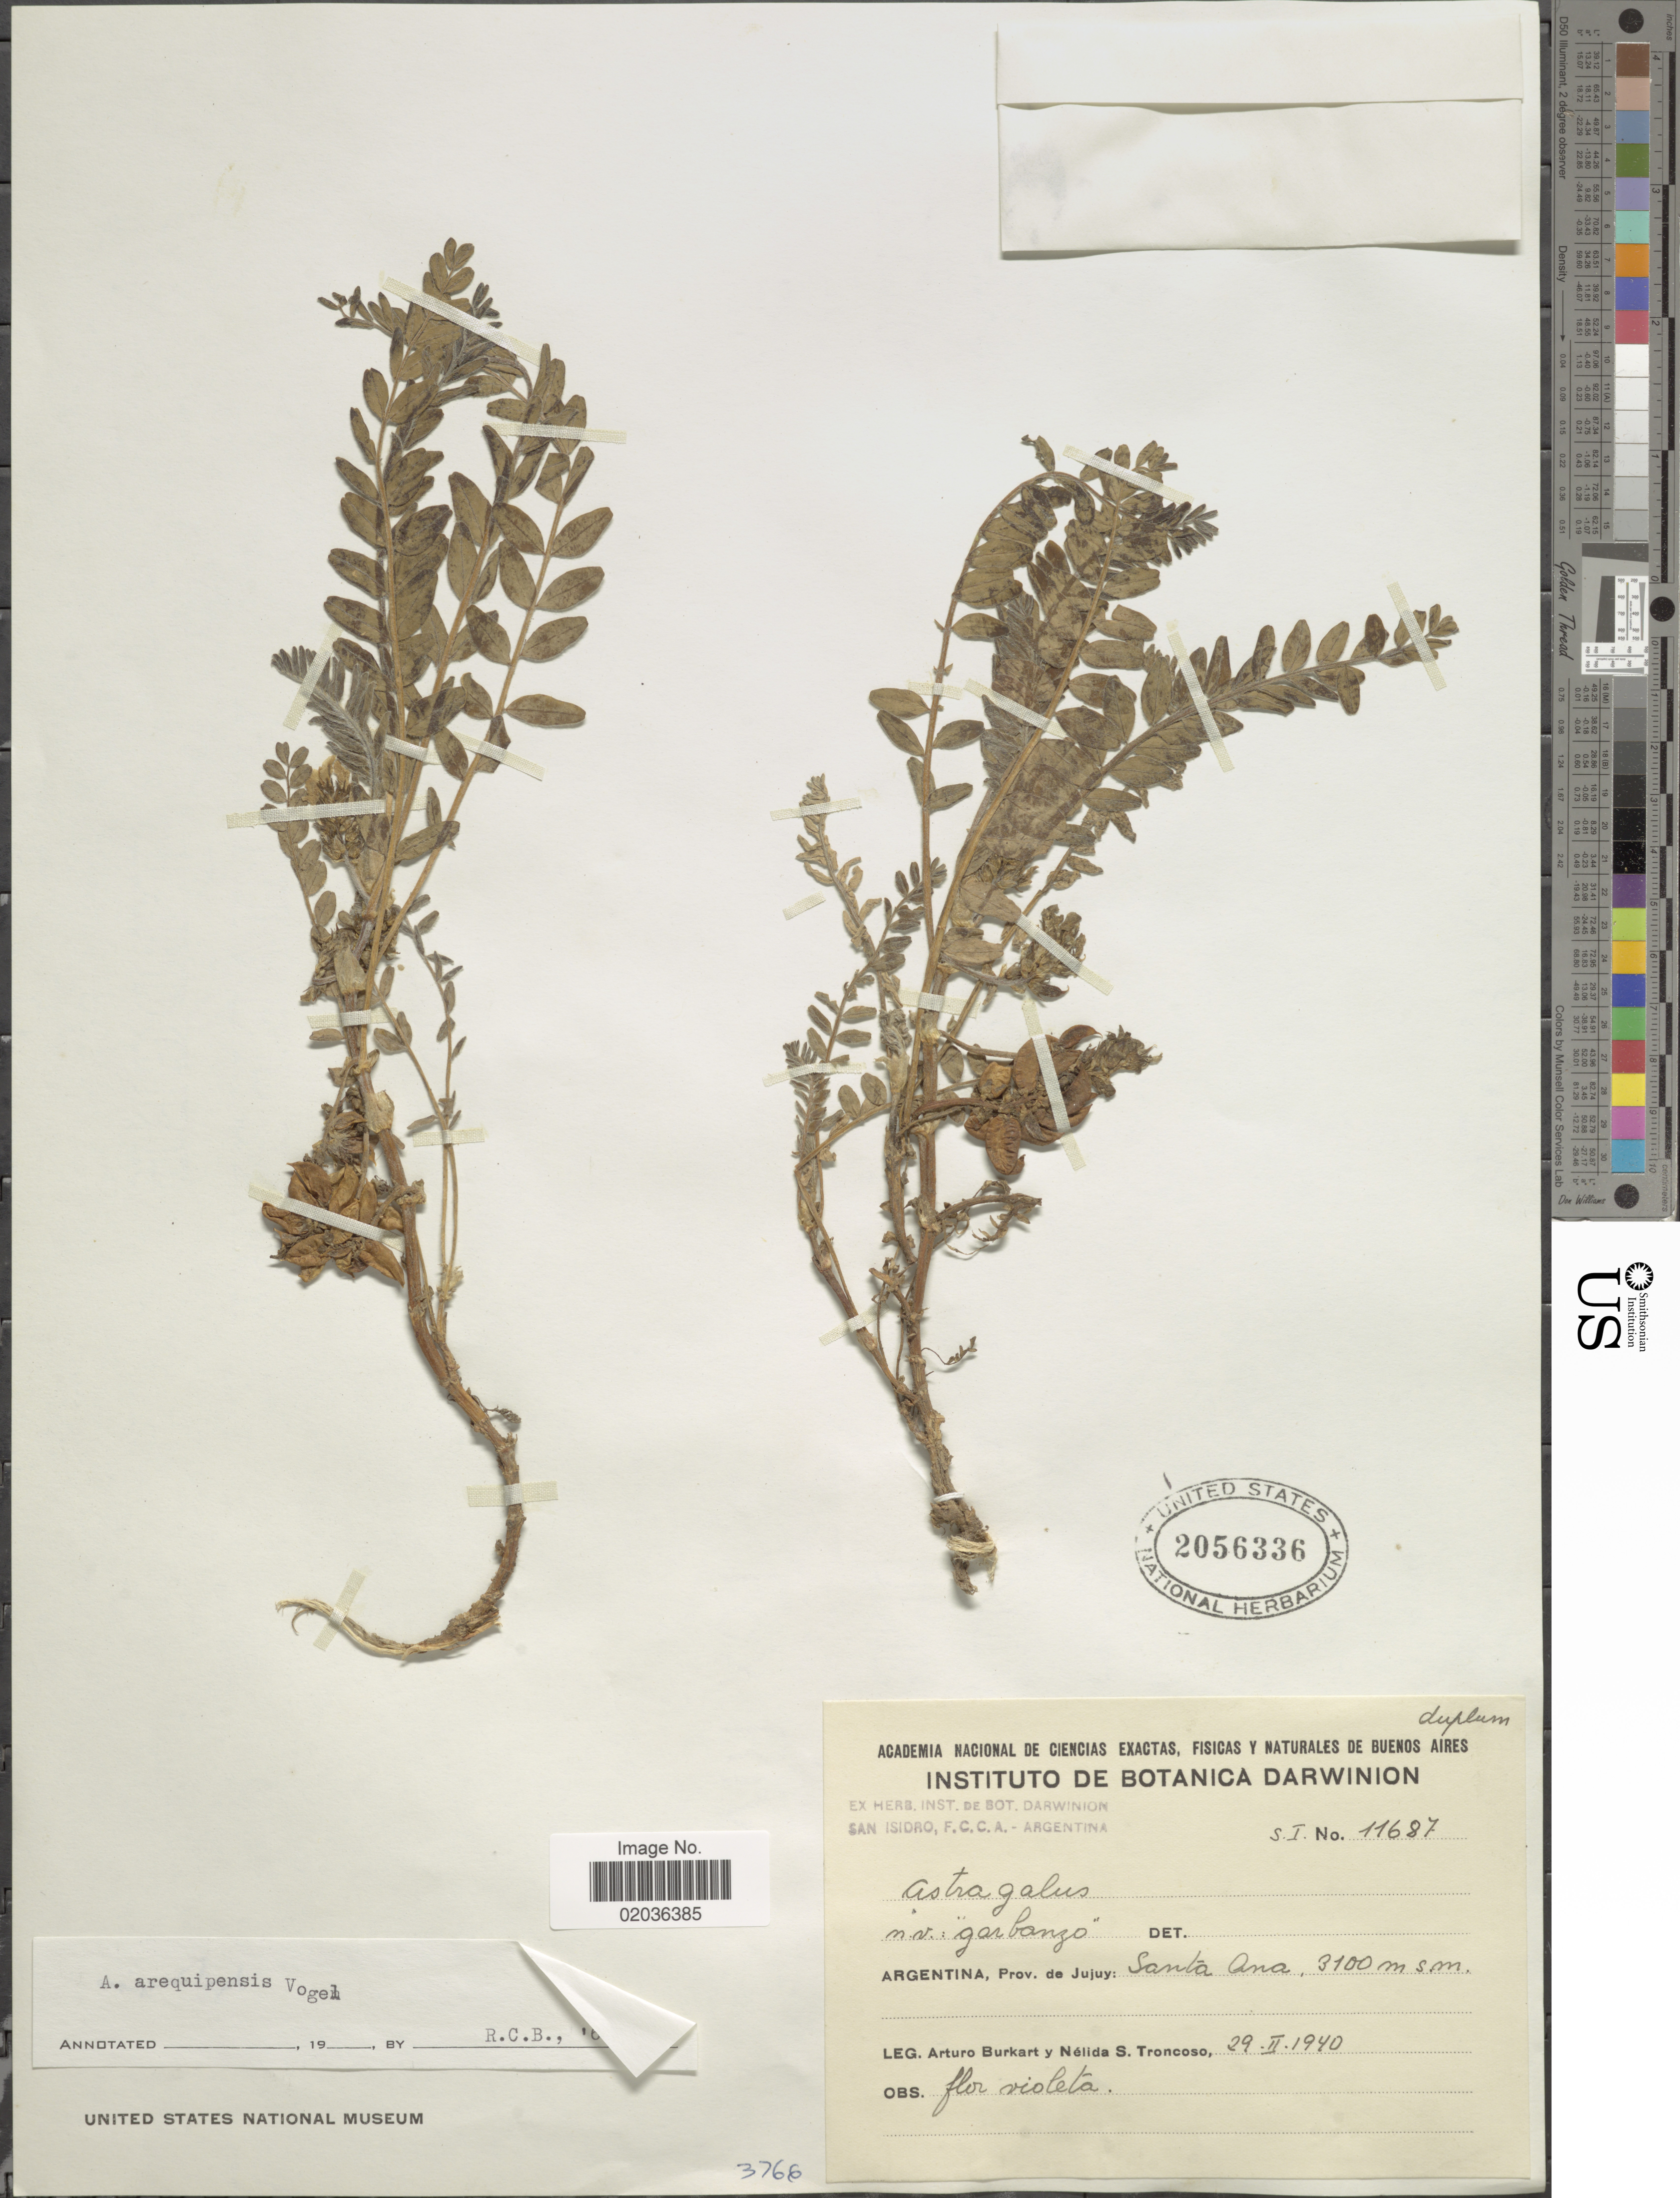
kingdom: Plantae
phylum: Tracheophyta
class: Magnoliopsida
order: Fabales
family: Fabaceae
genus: Astragalus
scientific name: Astragalus arequipensis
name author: Vogel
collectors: A. E. Burkart & N. S. Troncoso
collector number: S. I. 11687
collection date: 1940-02-29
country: Argentina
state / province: Jujuy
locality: Prov. de Jujuy: Santa Ana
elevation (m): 3100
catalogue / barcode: US 2056336